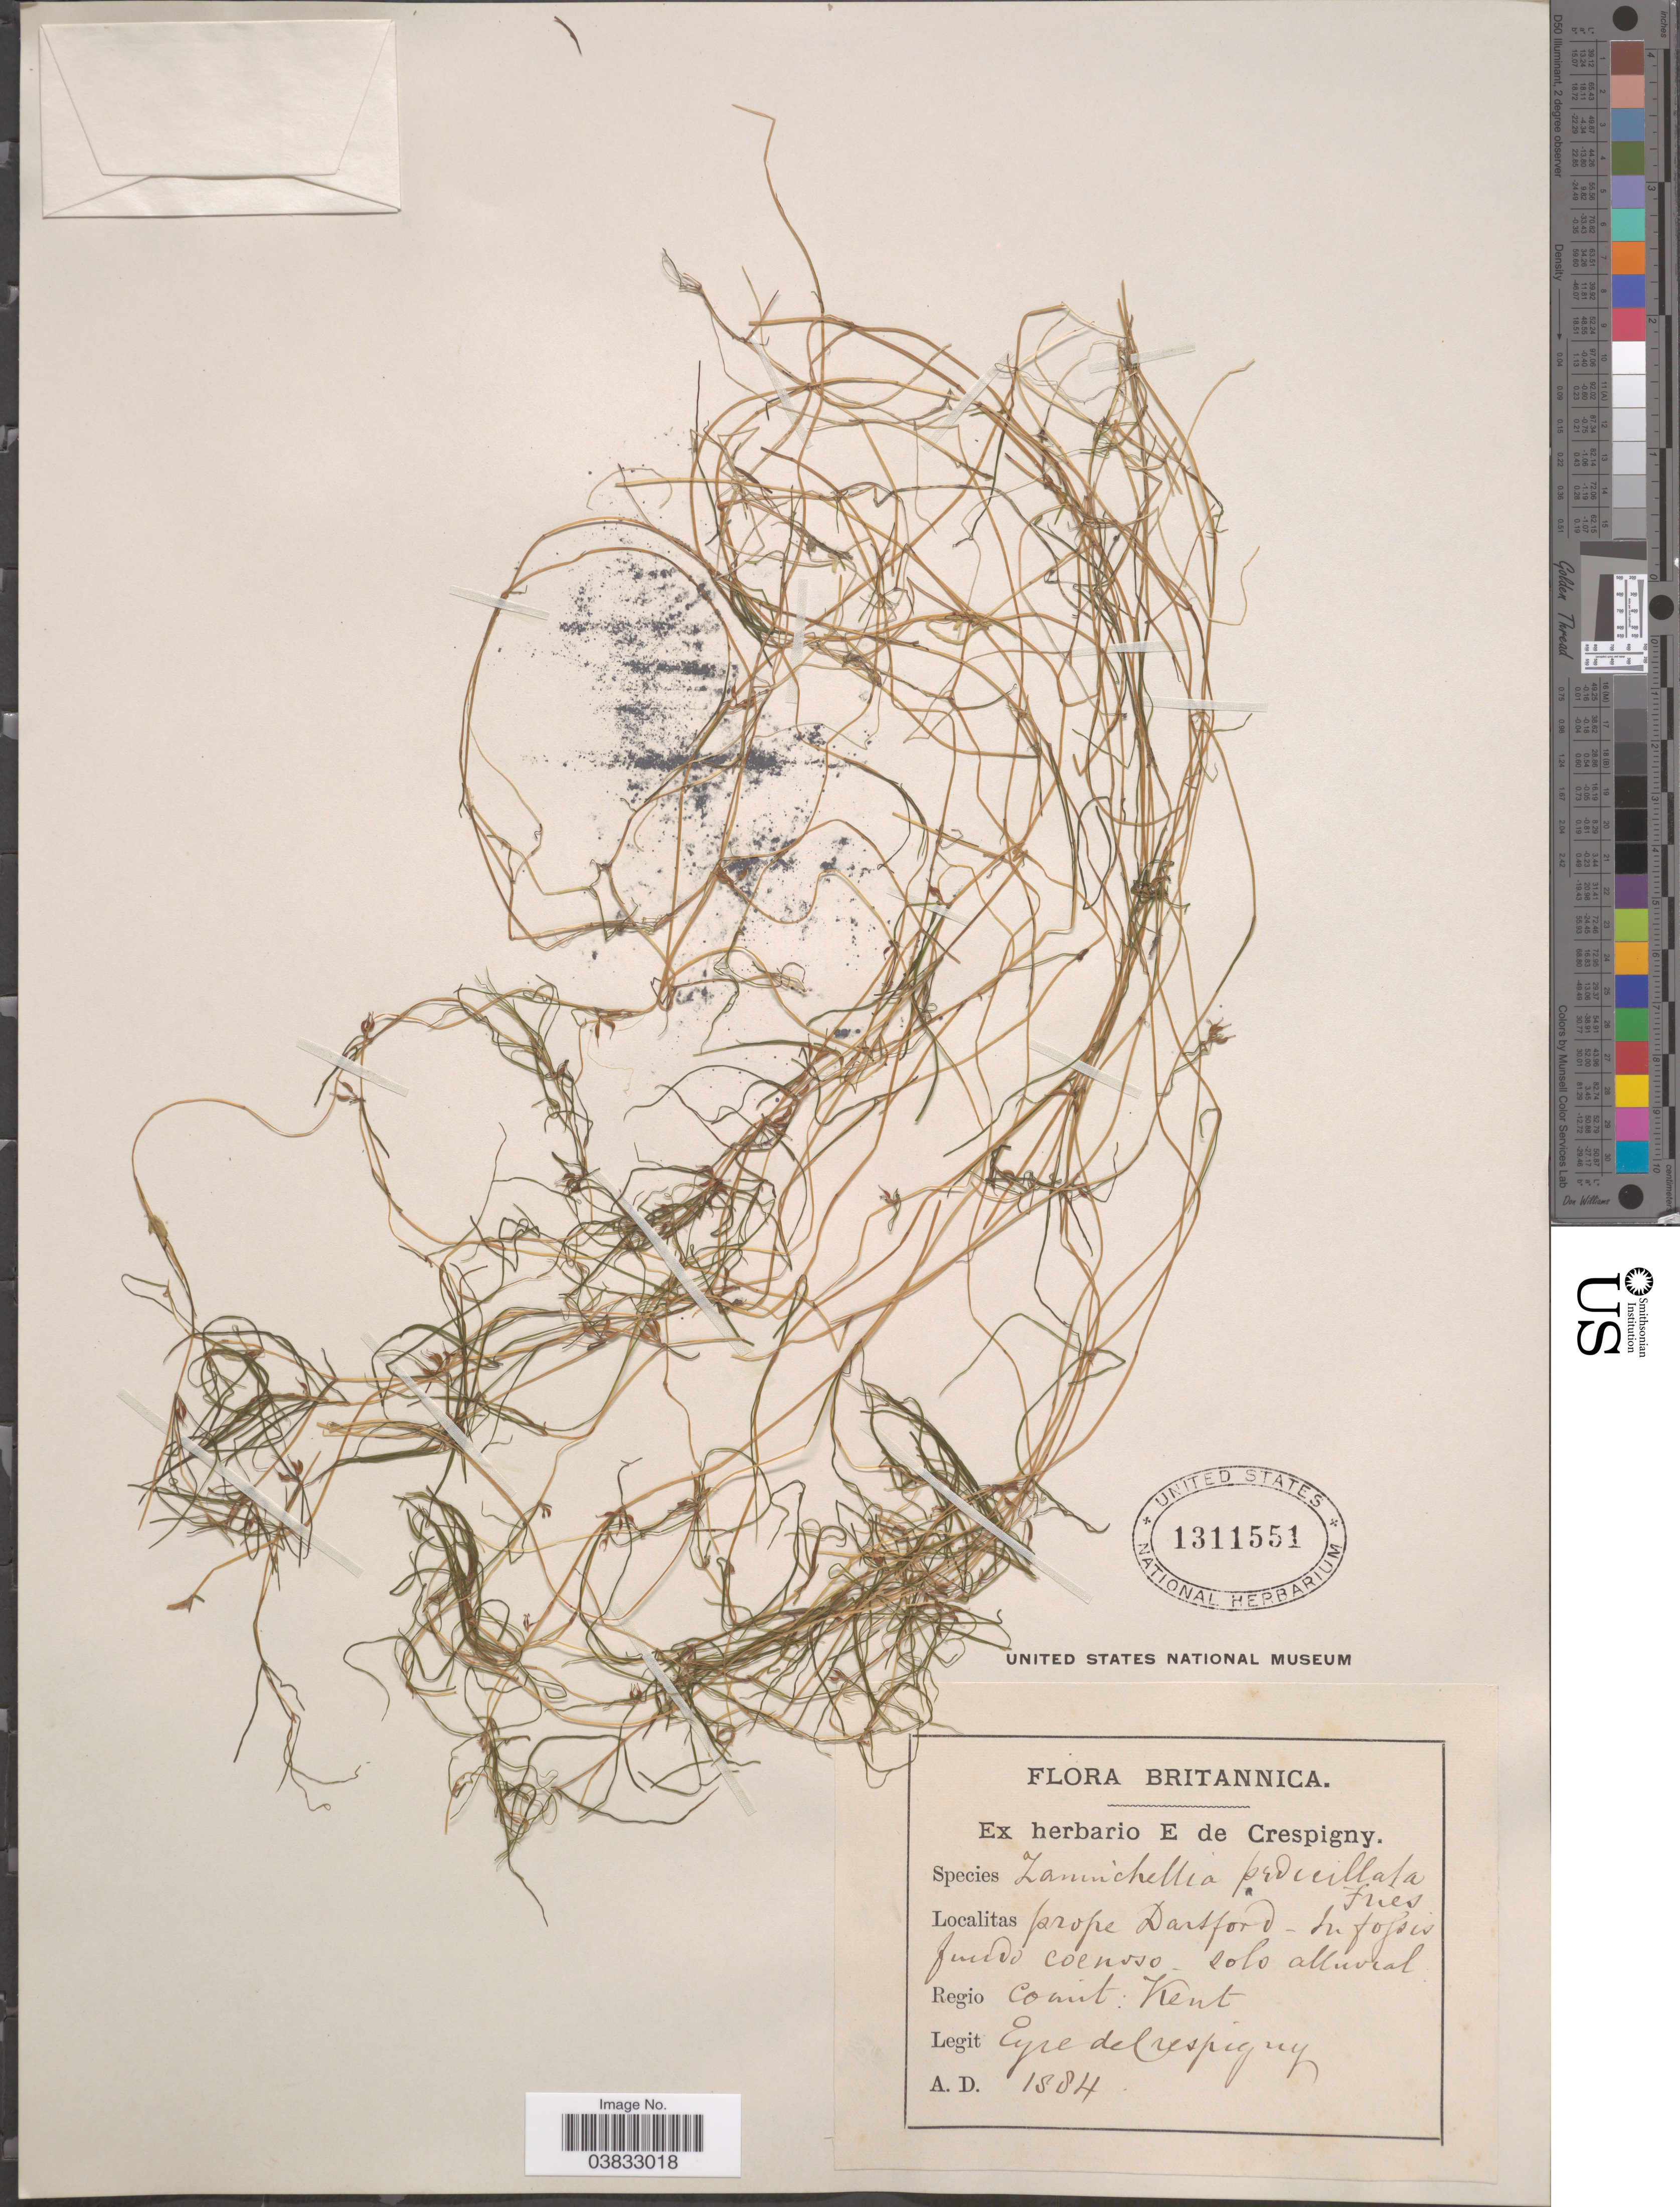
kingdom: Plantae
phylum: Tracheophyta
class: Liliopsida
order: Alismatales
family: Potamogetonaceae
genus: Zannichellia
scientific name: Zannichellia pedicellata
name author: (Wahlenb. & Rosen) Fr.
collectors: E. de Crespigny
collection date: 1884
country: United Kingdom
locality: Britannica. Prope Dartford. Regio Comit: Kent.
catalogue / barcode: US 1311551